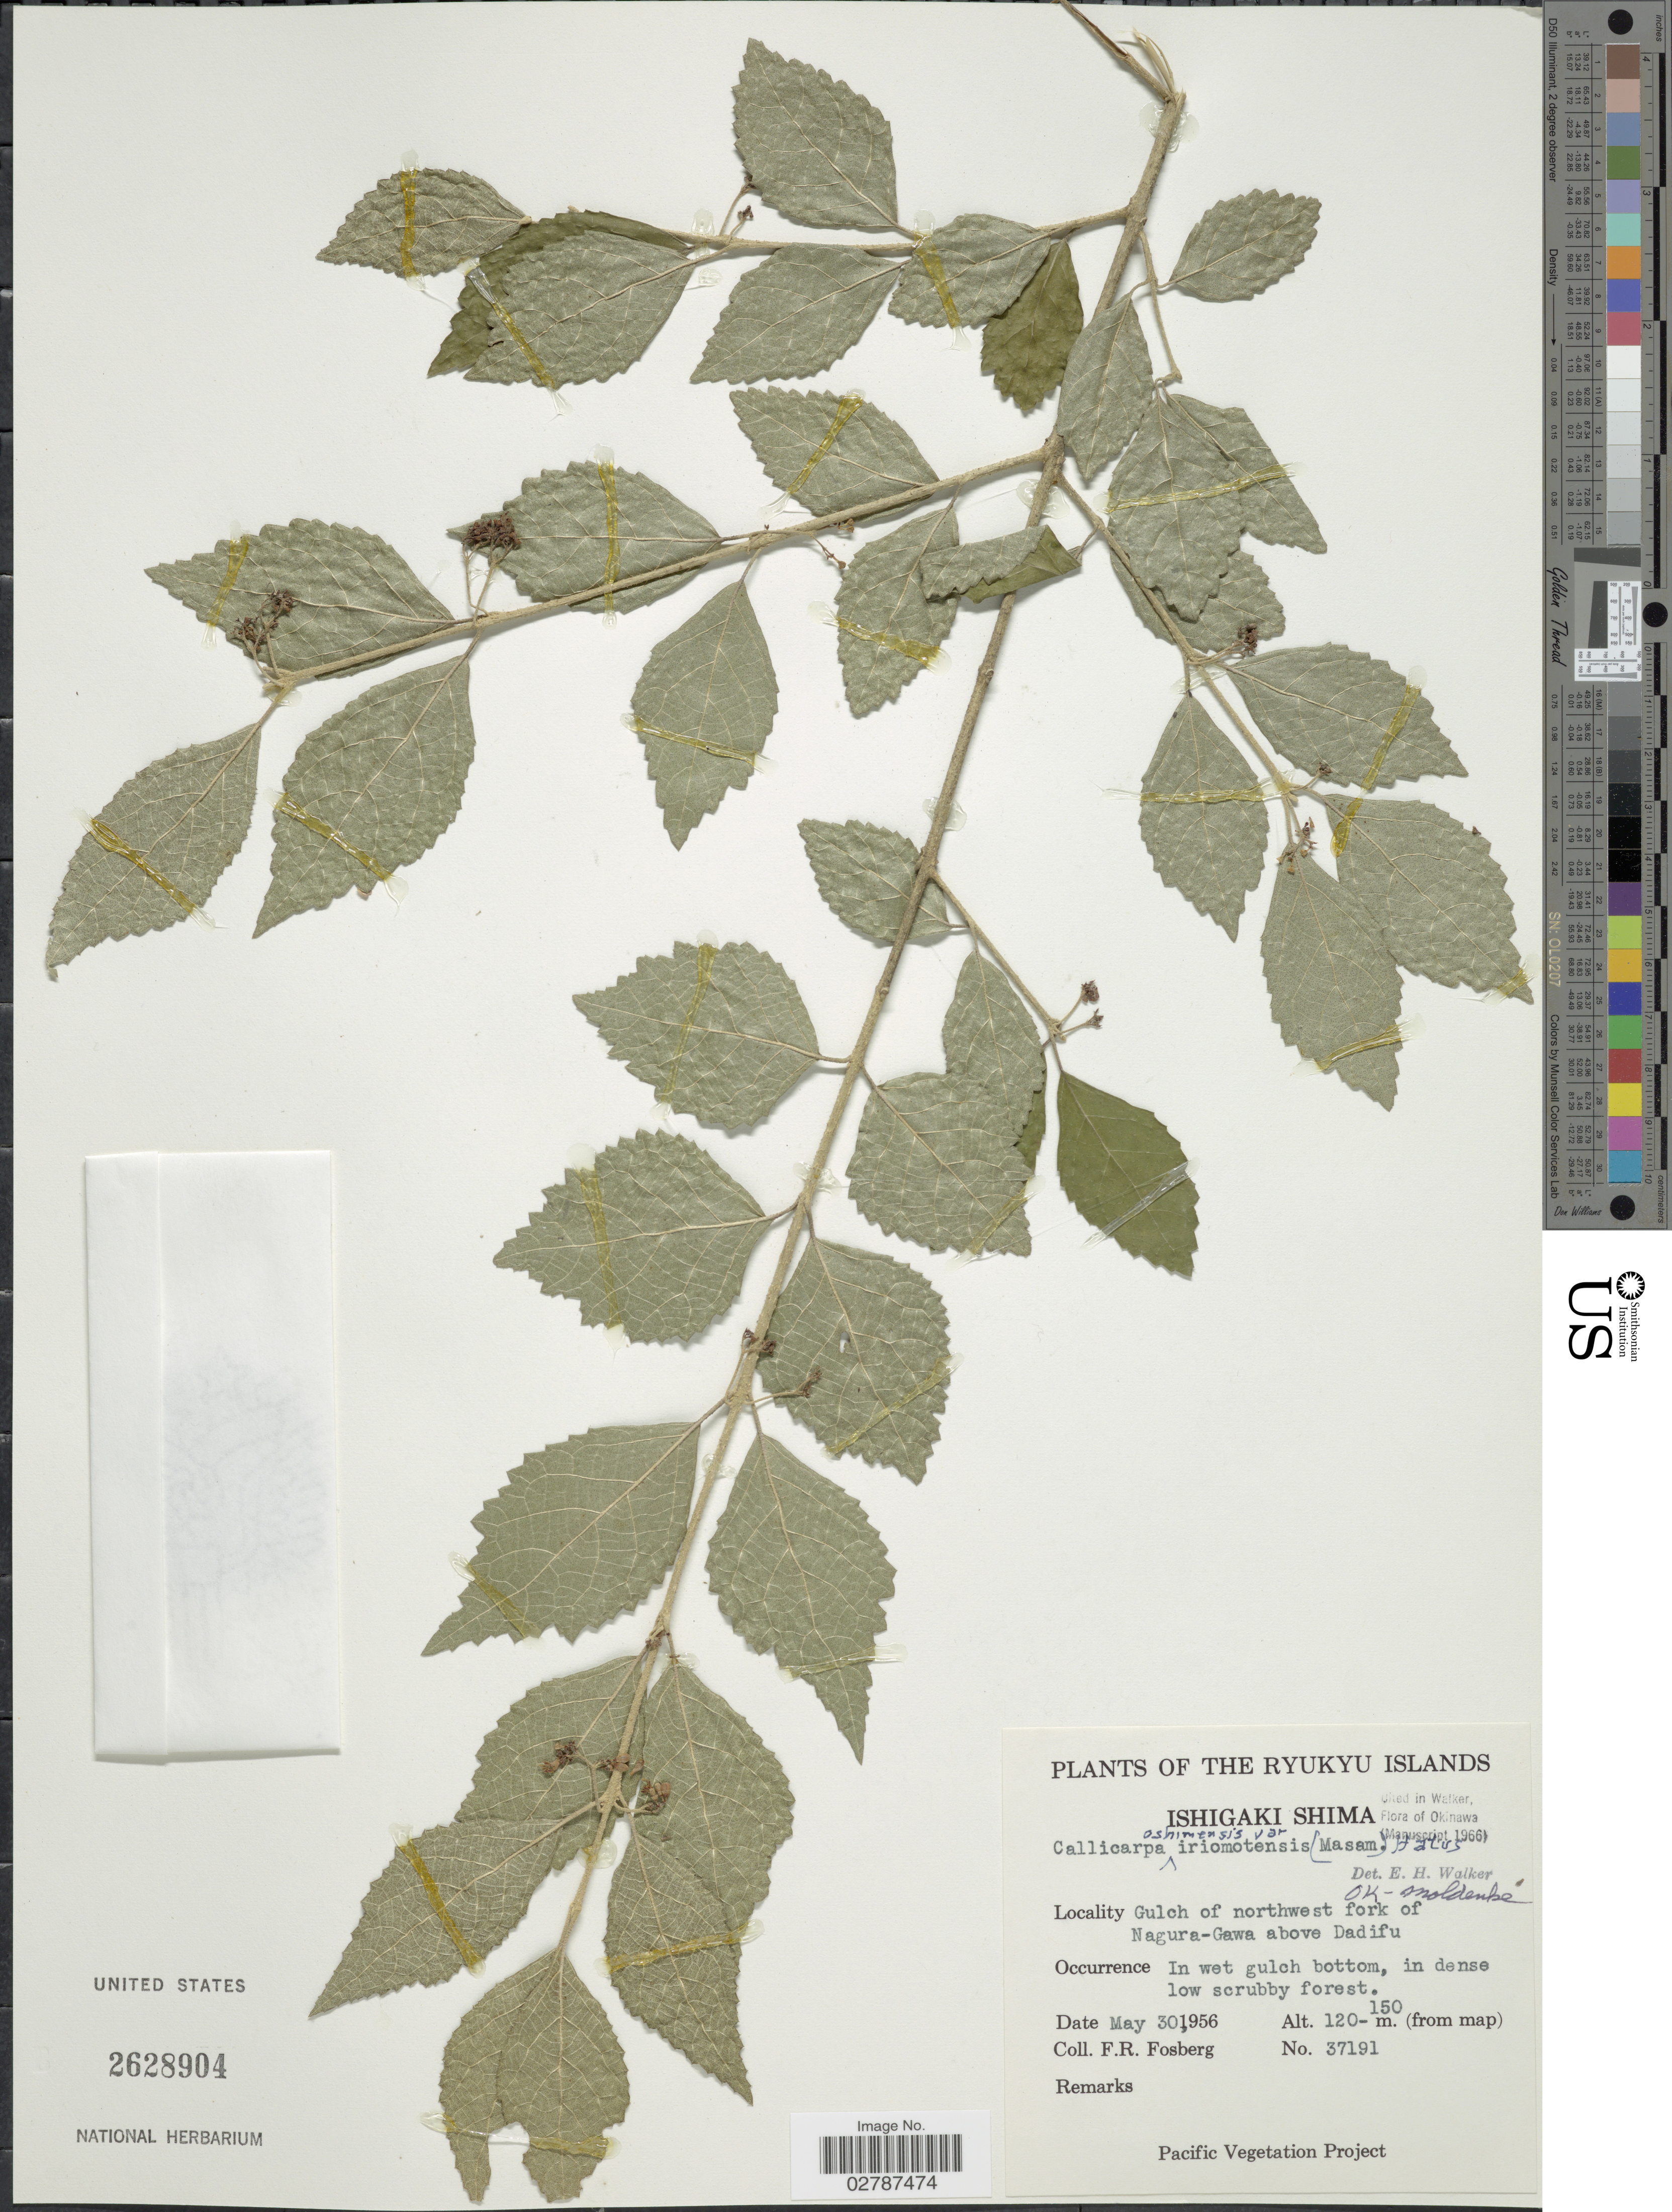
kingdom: Plantae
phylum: Tracheophyta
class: Magnoliopsida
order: Lamiales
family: Lamiaceae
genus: Callicarpa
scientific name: Callicarpa oshimensis var. iriomotensis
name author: (Nakai) Hatus.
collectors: F. R. Fosberg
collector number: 37191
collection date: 1956-05-30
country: Japan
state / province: Okinawa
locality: The Ryukyu Islands. Ishigaki Shima. Gulch of northwest fork of Nagura-Gawa above Dadifu.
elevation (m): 120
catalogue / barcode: US 2628904